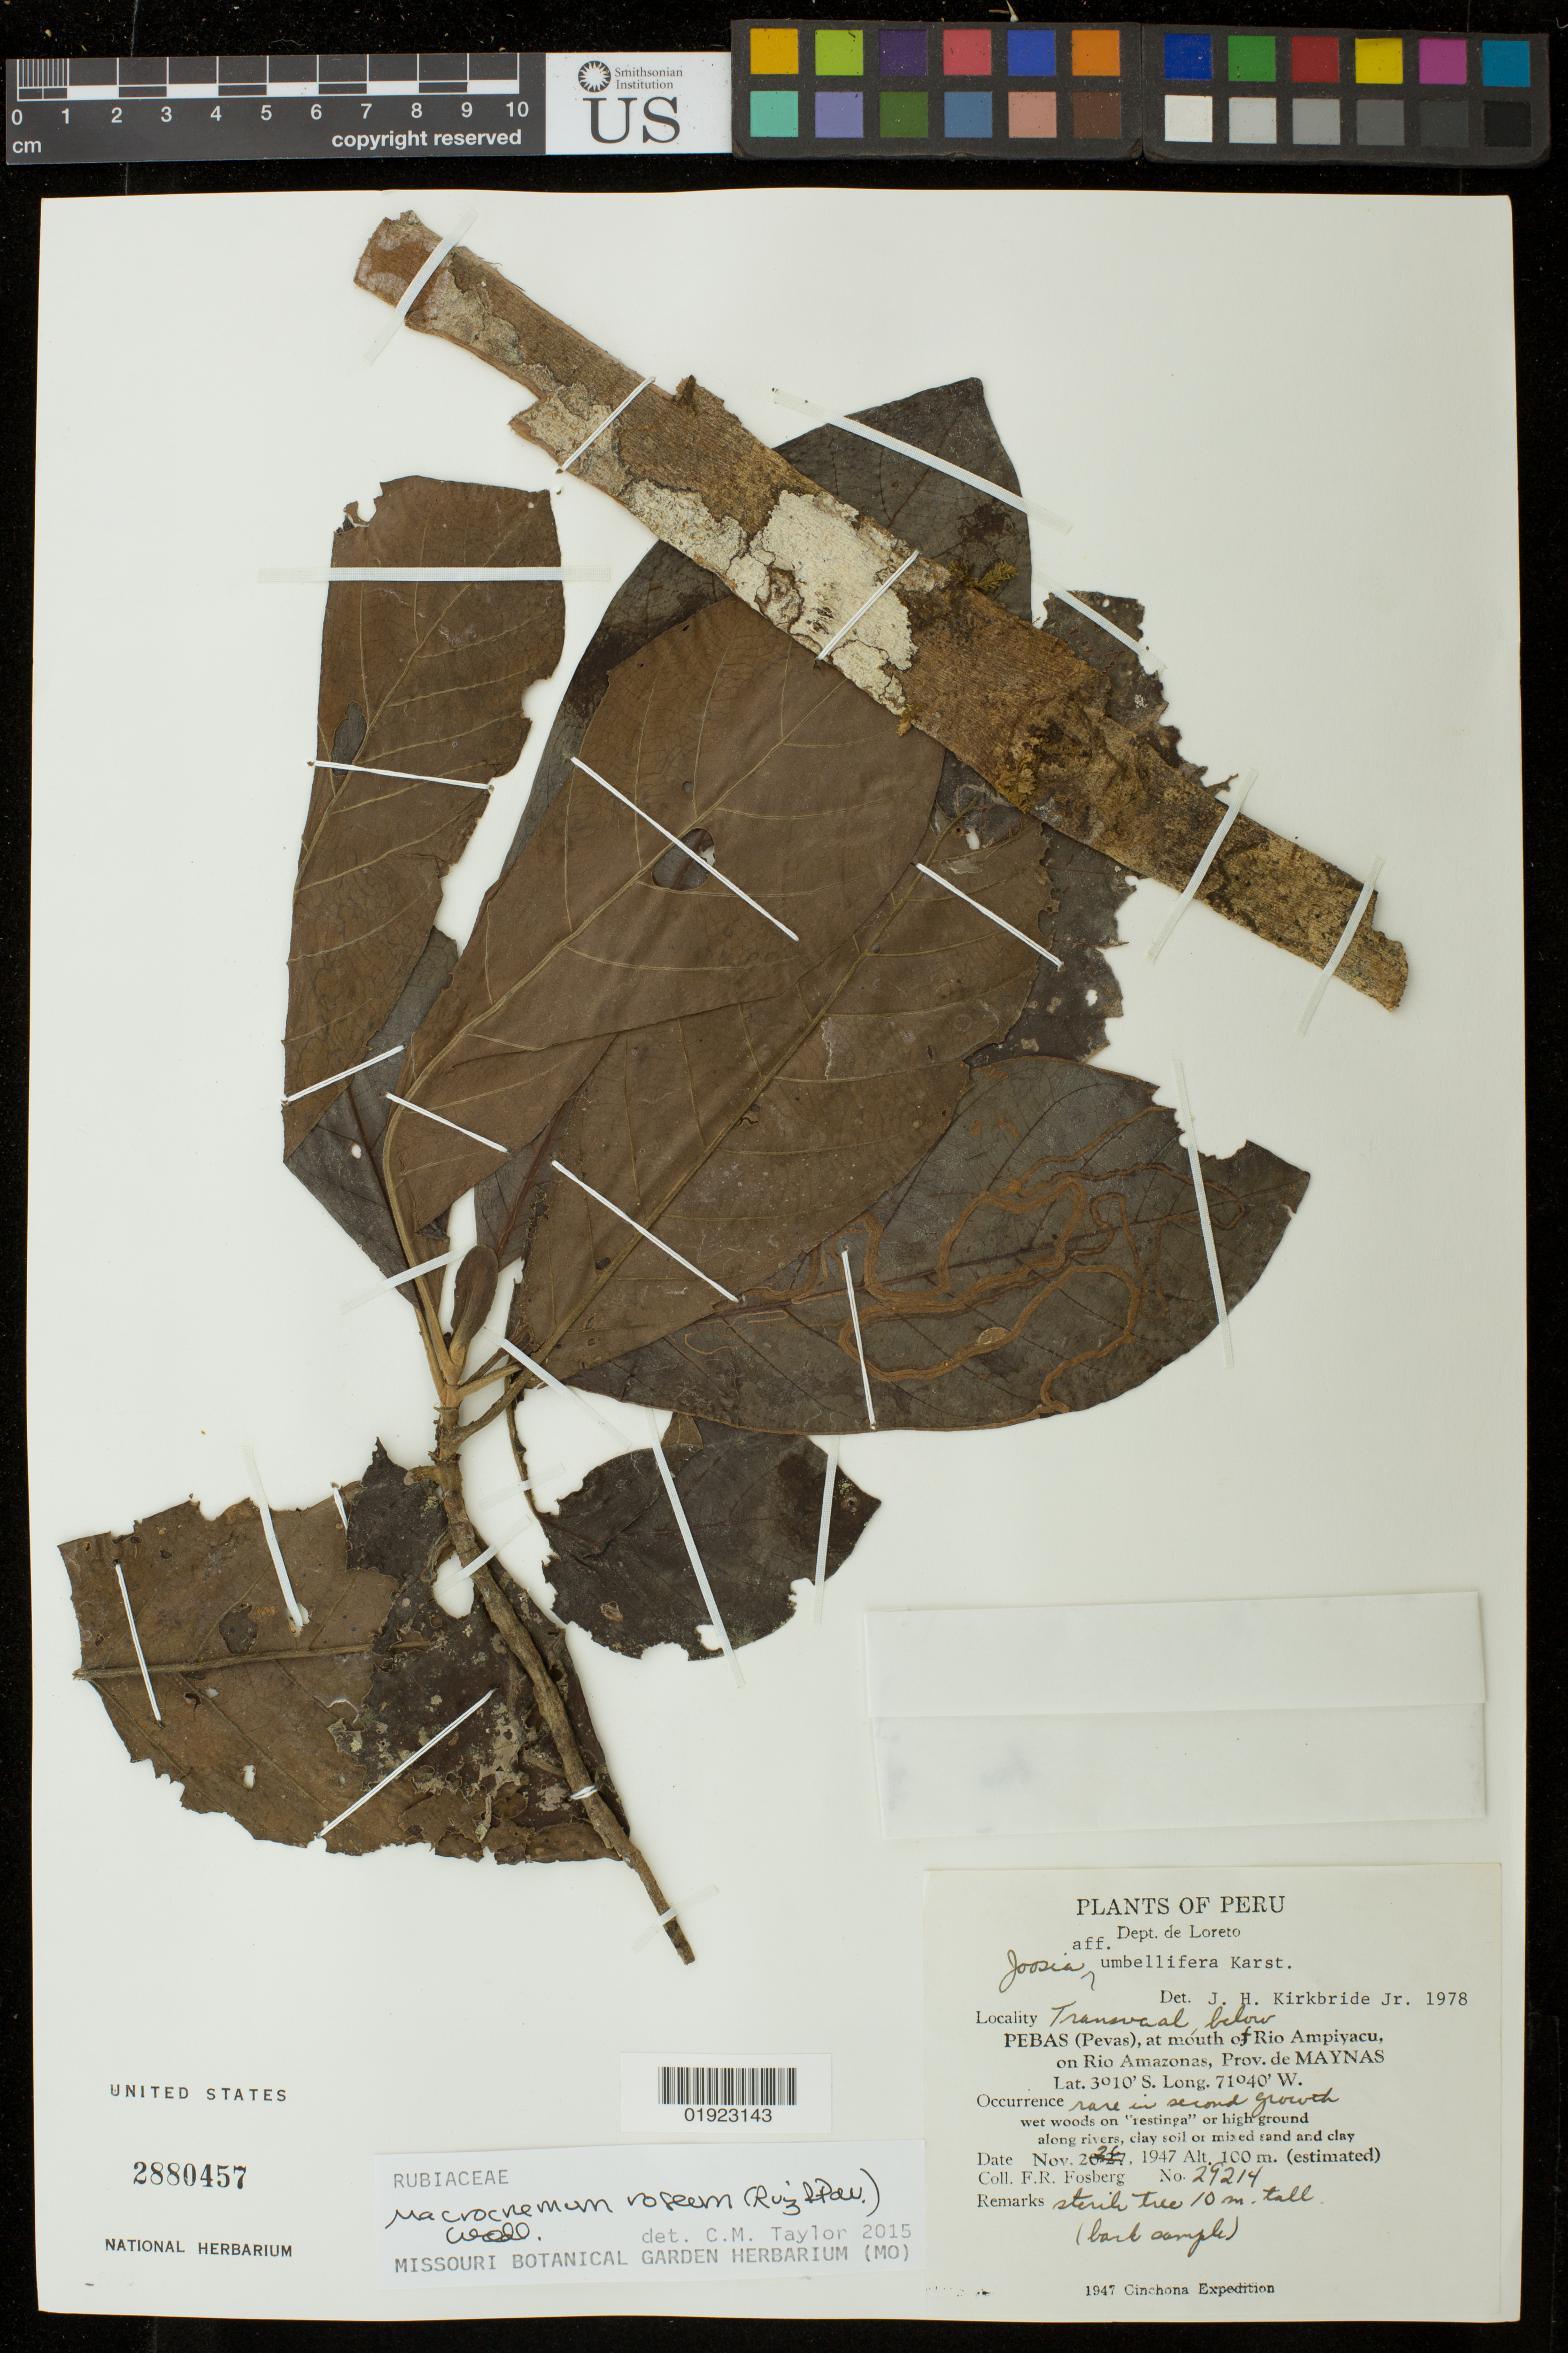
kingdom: Plantae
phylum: Tracheophyta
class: Magnoliopsida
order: Gentianales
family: Rubiaceae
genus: Macrocnemum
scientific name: Macrocnemum roseum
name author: (Ruiz & Pav.) Wedd.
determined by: Taylor, Charlotte M.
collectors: F. R. Fosberg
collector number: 29214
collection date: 1947-11-26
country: Peru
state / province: Loreto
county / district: Maynas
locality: Pebas (Pevas), at mouth of Rio Ampiyacu, on Rio Amazonas.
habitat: Wet woods on "restinga" or high ground along rivers, clay soil or mixed sand and clay.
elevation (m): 100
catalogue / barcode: US 2881457